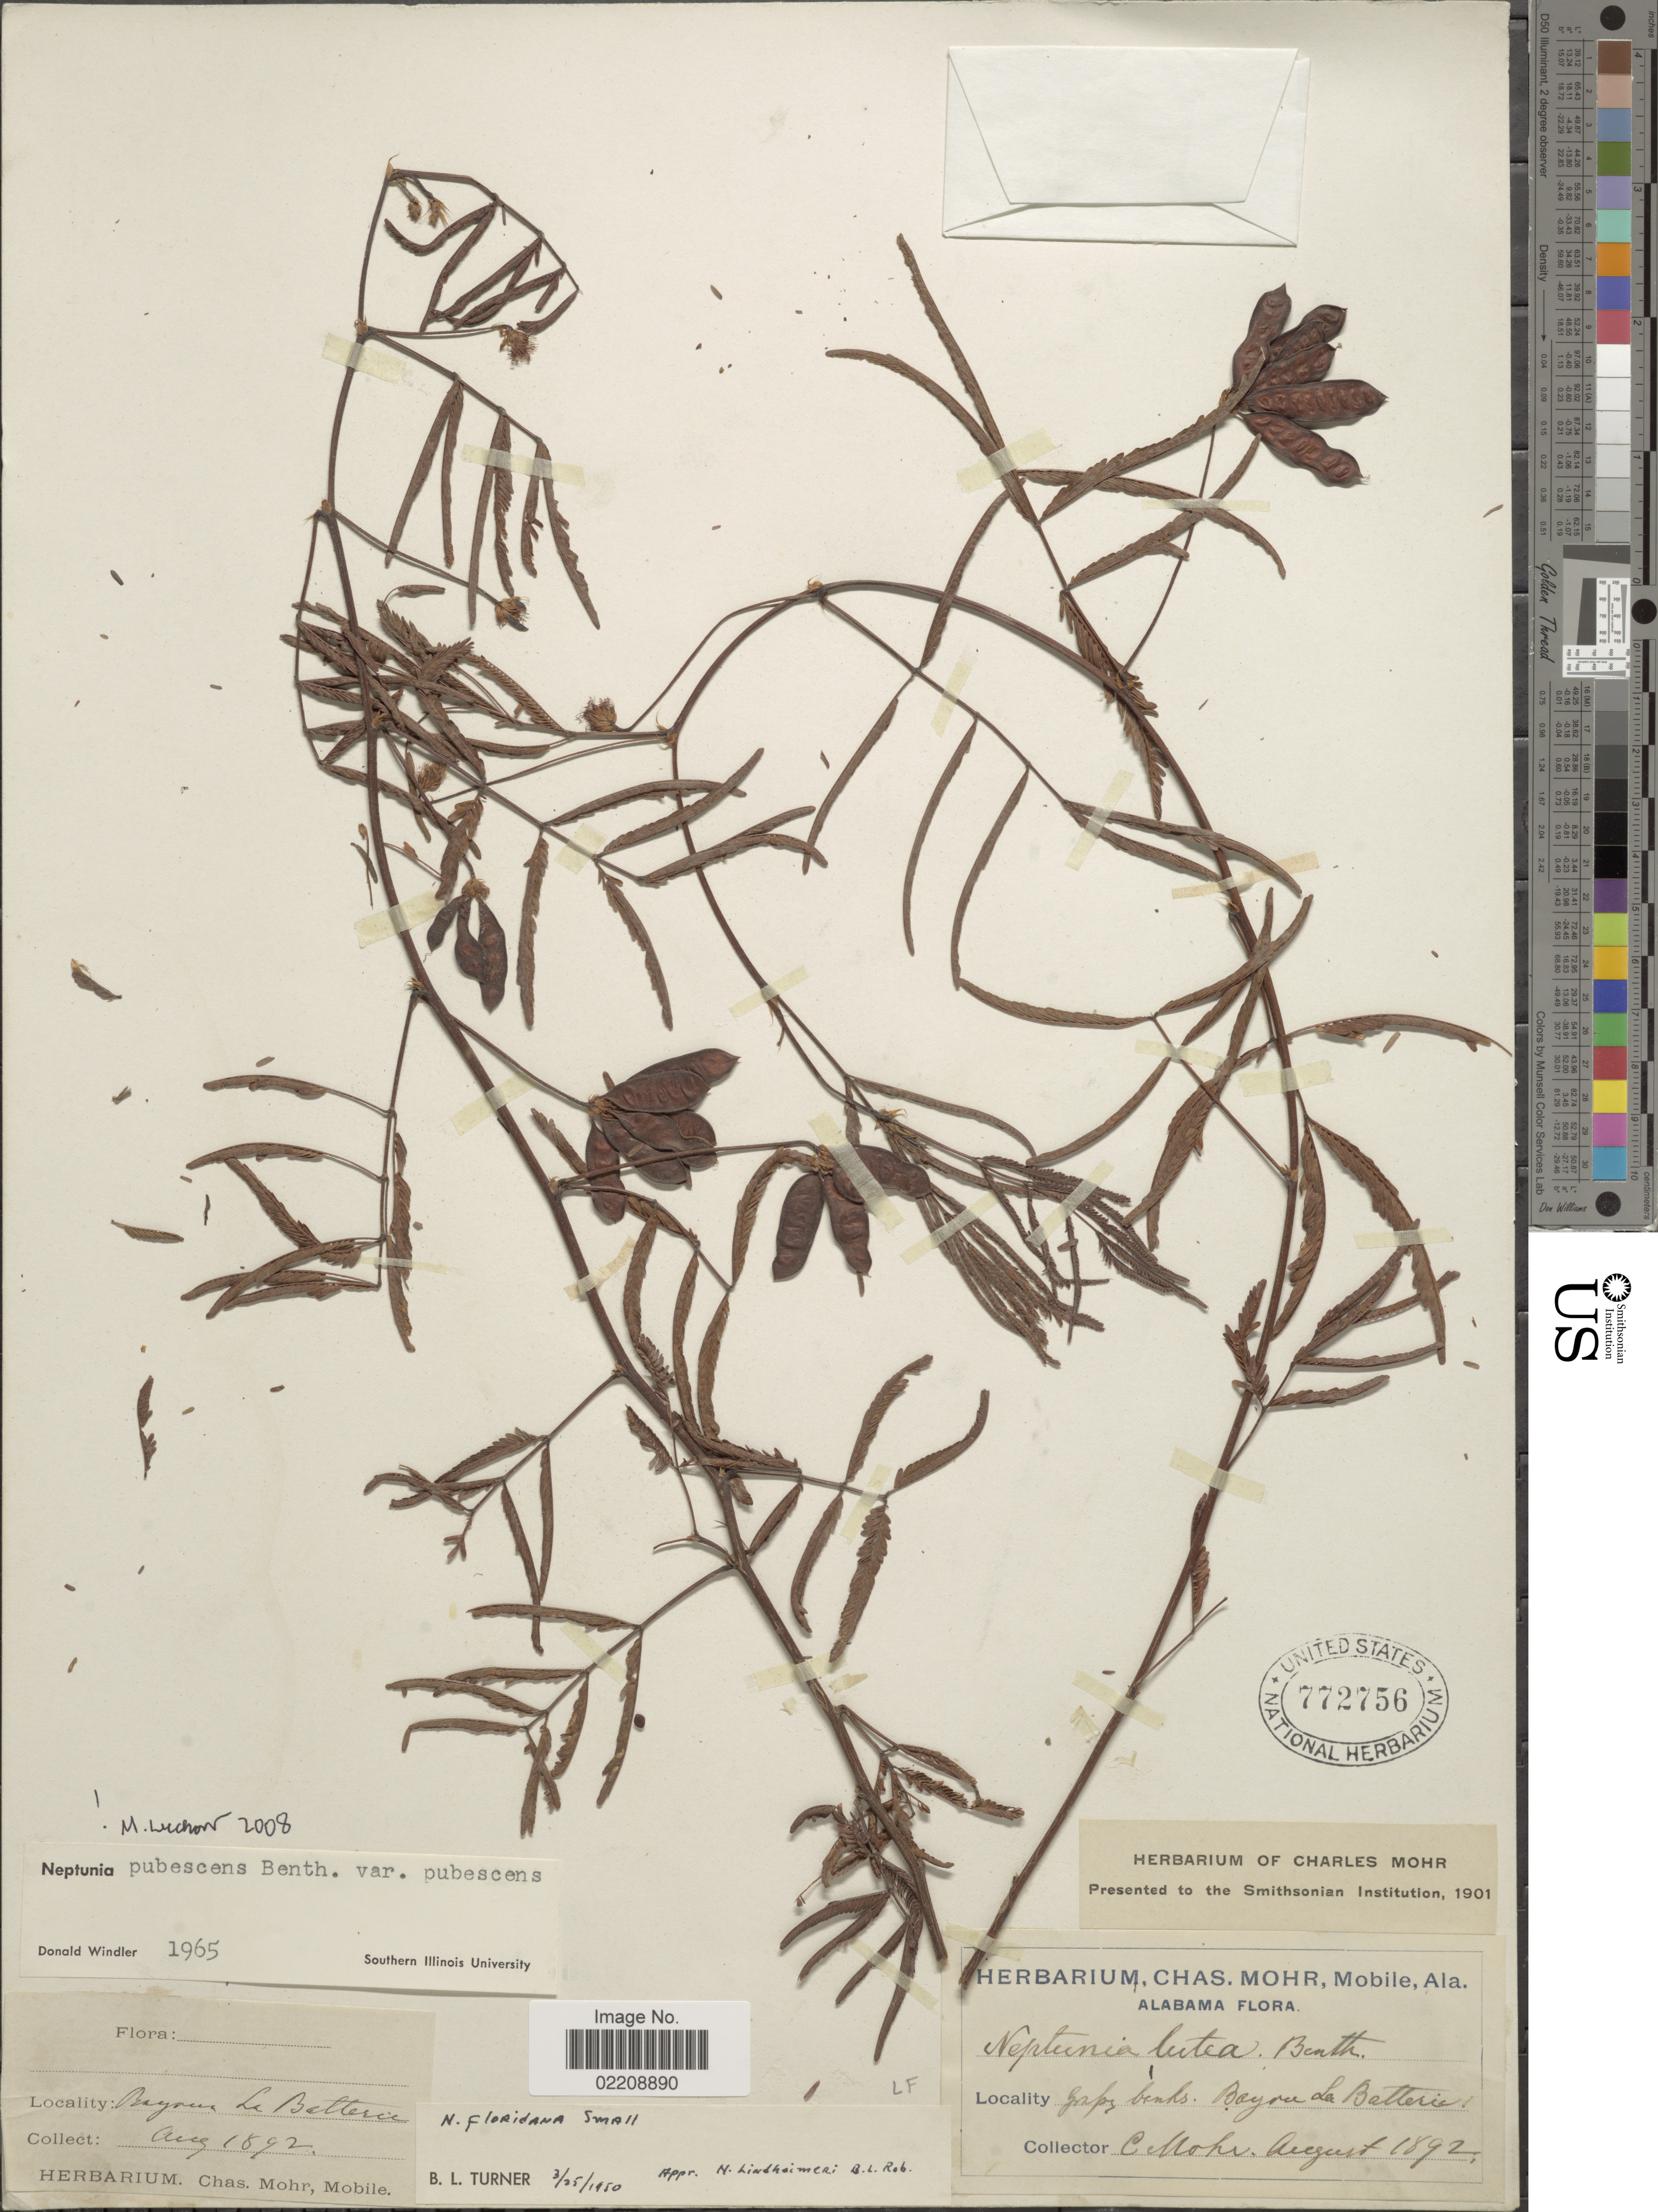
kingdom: Plantae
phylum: Tracheophyta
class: Magnoliopsida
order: Fabales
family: Fabaceae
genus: Neptunia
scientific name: Neptunia pubescens var. pubescens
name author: Benth.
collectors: Mohr, C. T. (herbarium)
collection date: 1892-08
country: United States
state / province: Alabama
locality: Bayou La Batterie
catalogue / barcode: US 772756